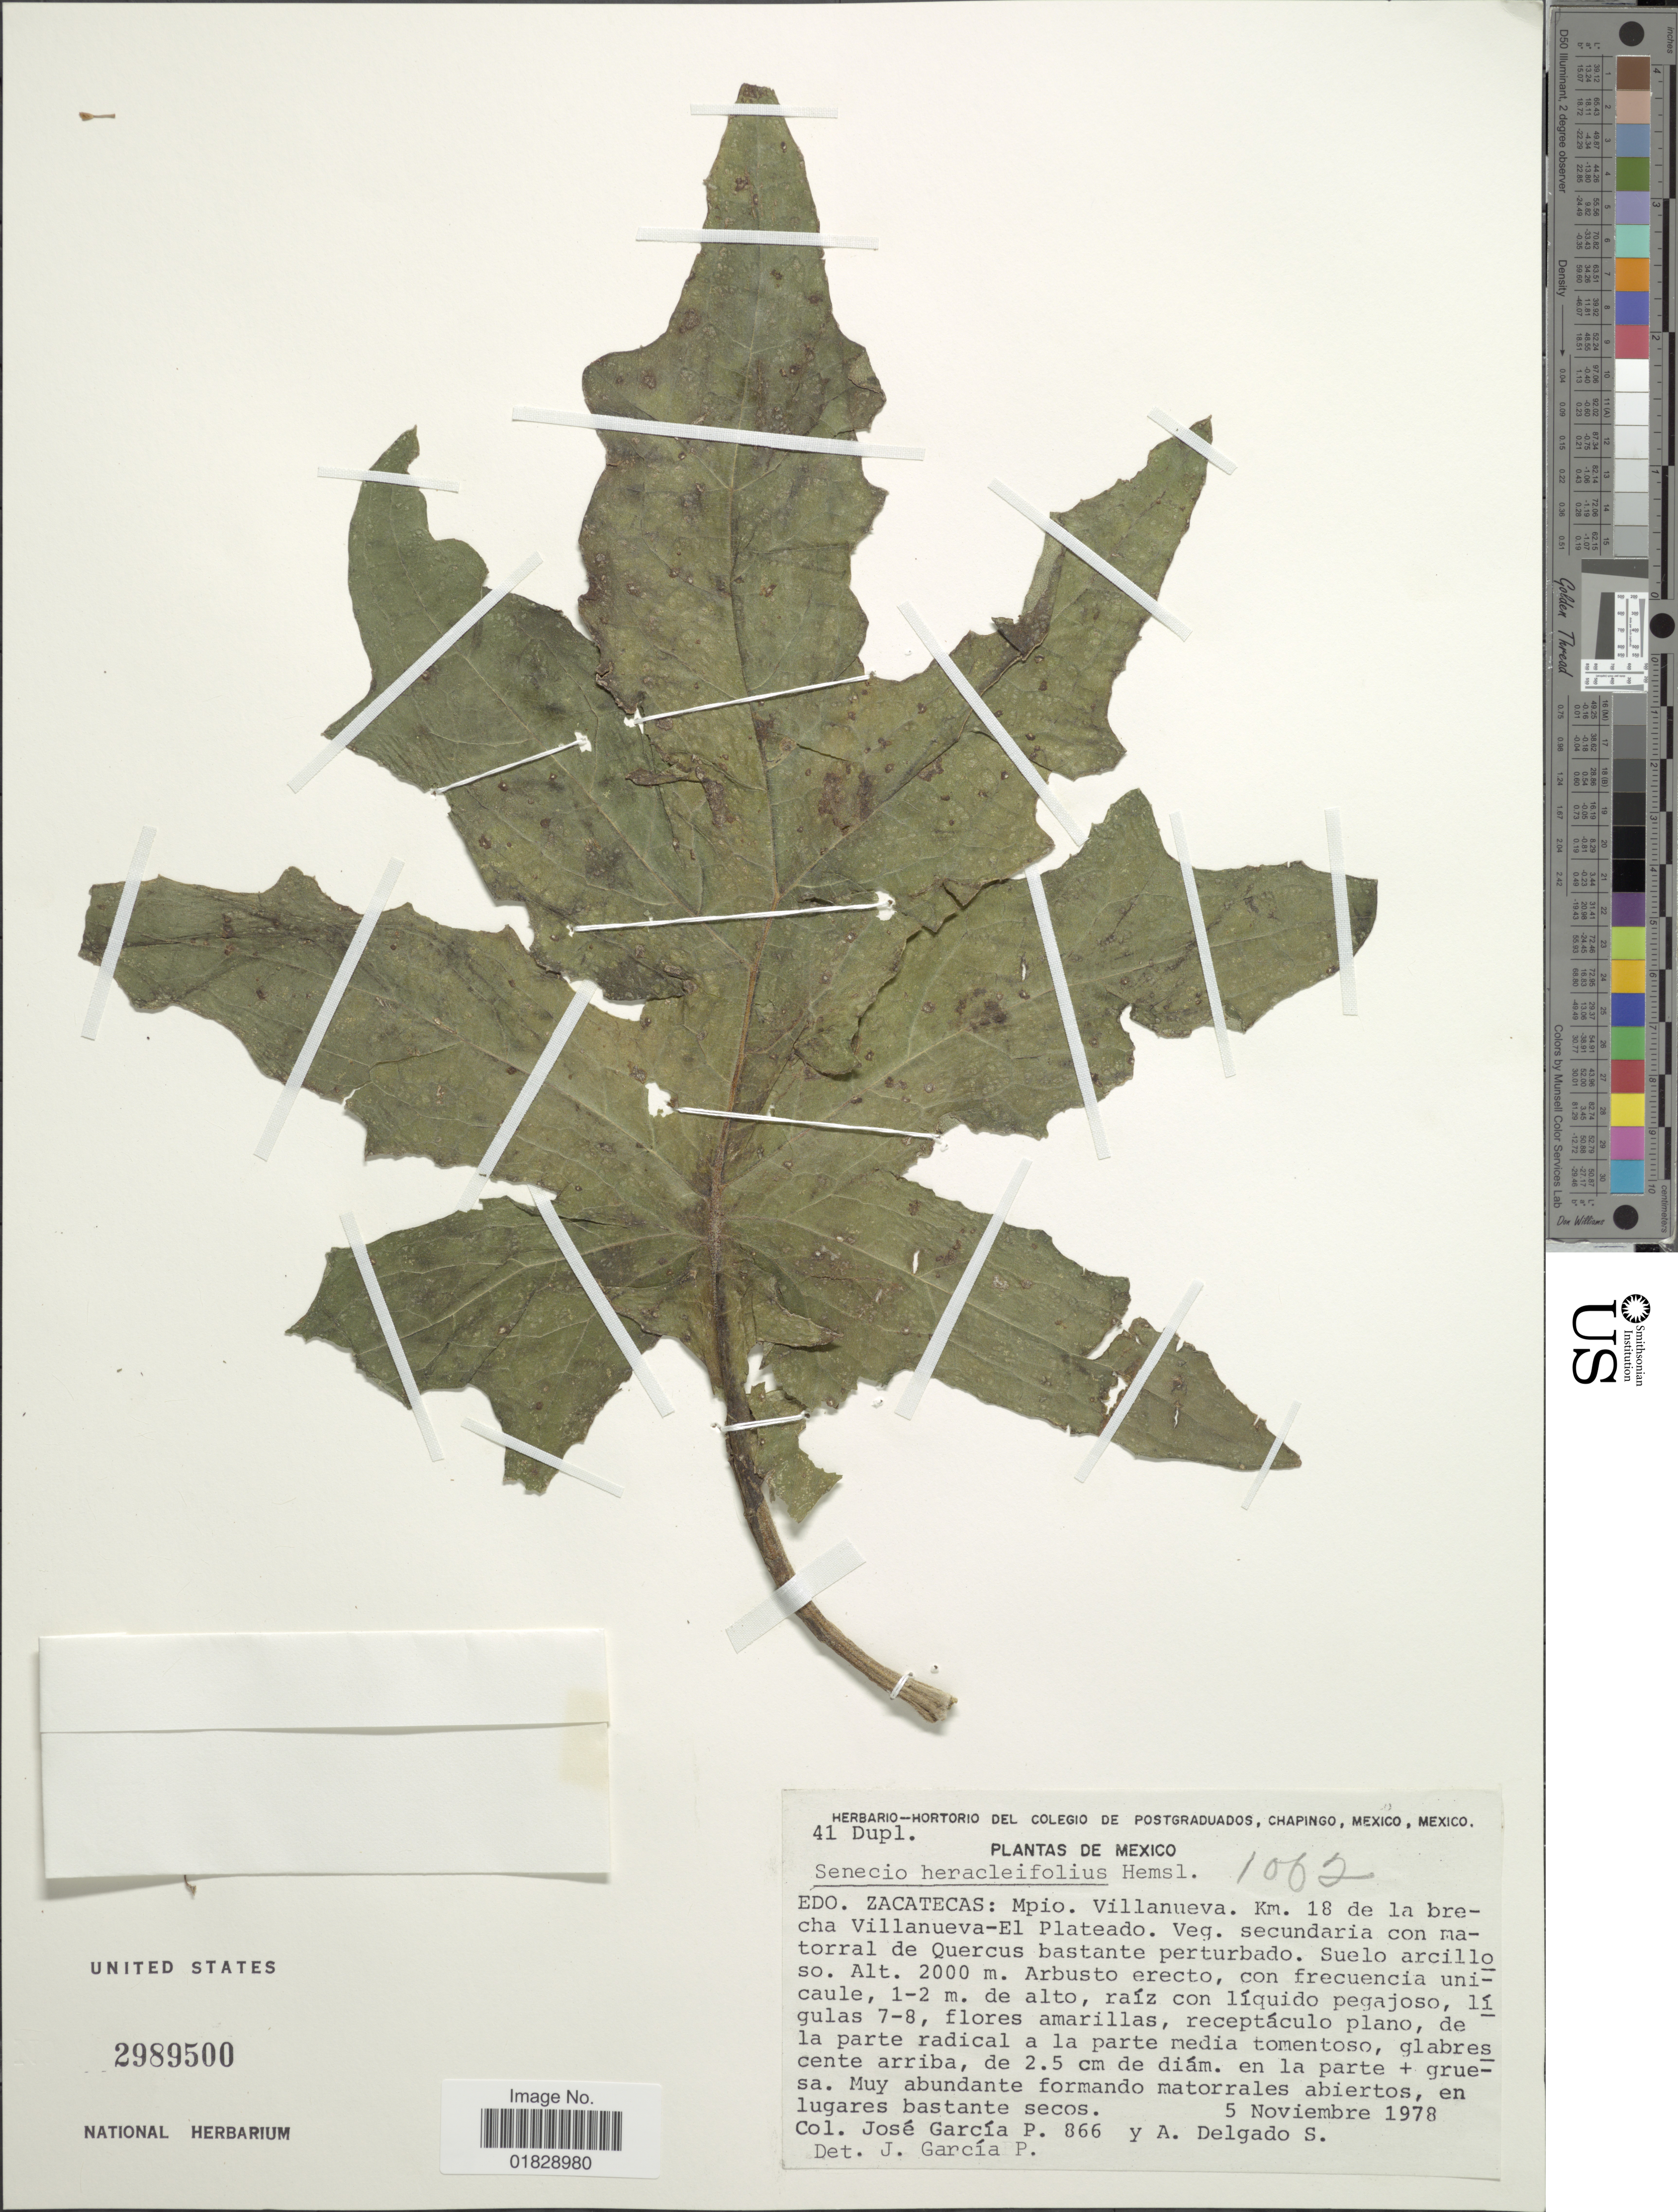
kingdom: Plantae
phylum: Tracheophyta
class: Magnoliopsida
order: Asterales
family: Asteraceae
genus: Roldana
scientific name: Roldana heracleifolia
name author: (Hemsl.) H. Rob. & Brettell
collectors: J. García-P. & A. Delgado S.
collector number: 866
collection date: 1978-11-05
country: Mexico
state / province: Zacatecas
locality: Edo. Zacatecas: Mpio. Villanueva. Km. 18 de la brecha Villanueva-El Plateado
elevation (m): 2000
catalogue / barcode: US 2989500